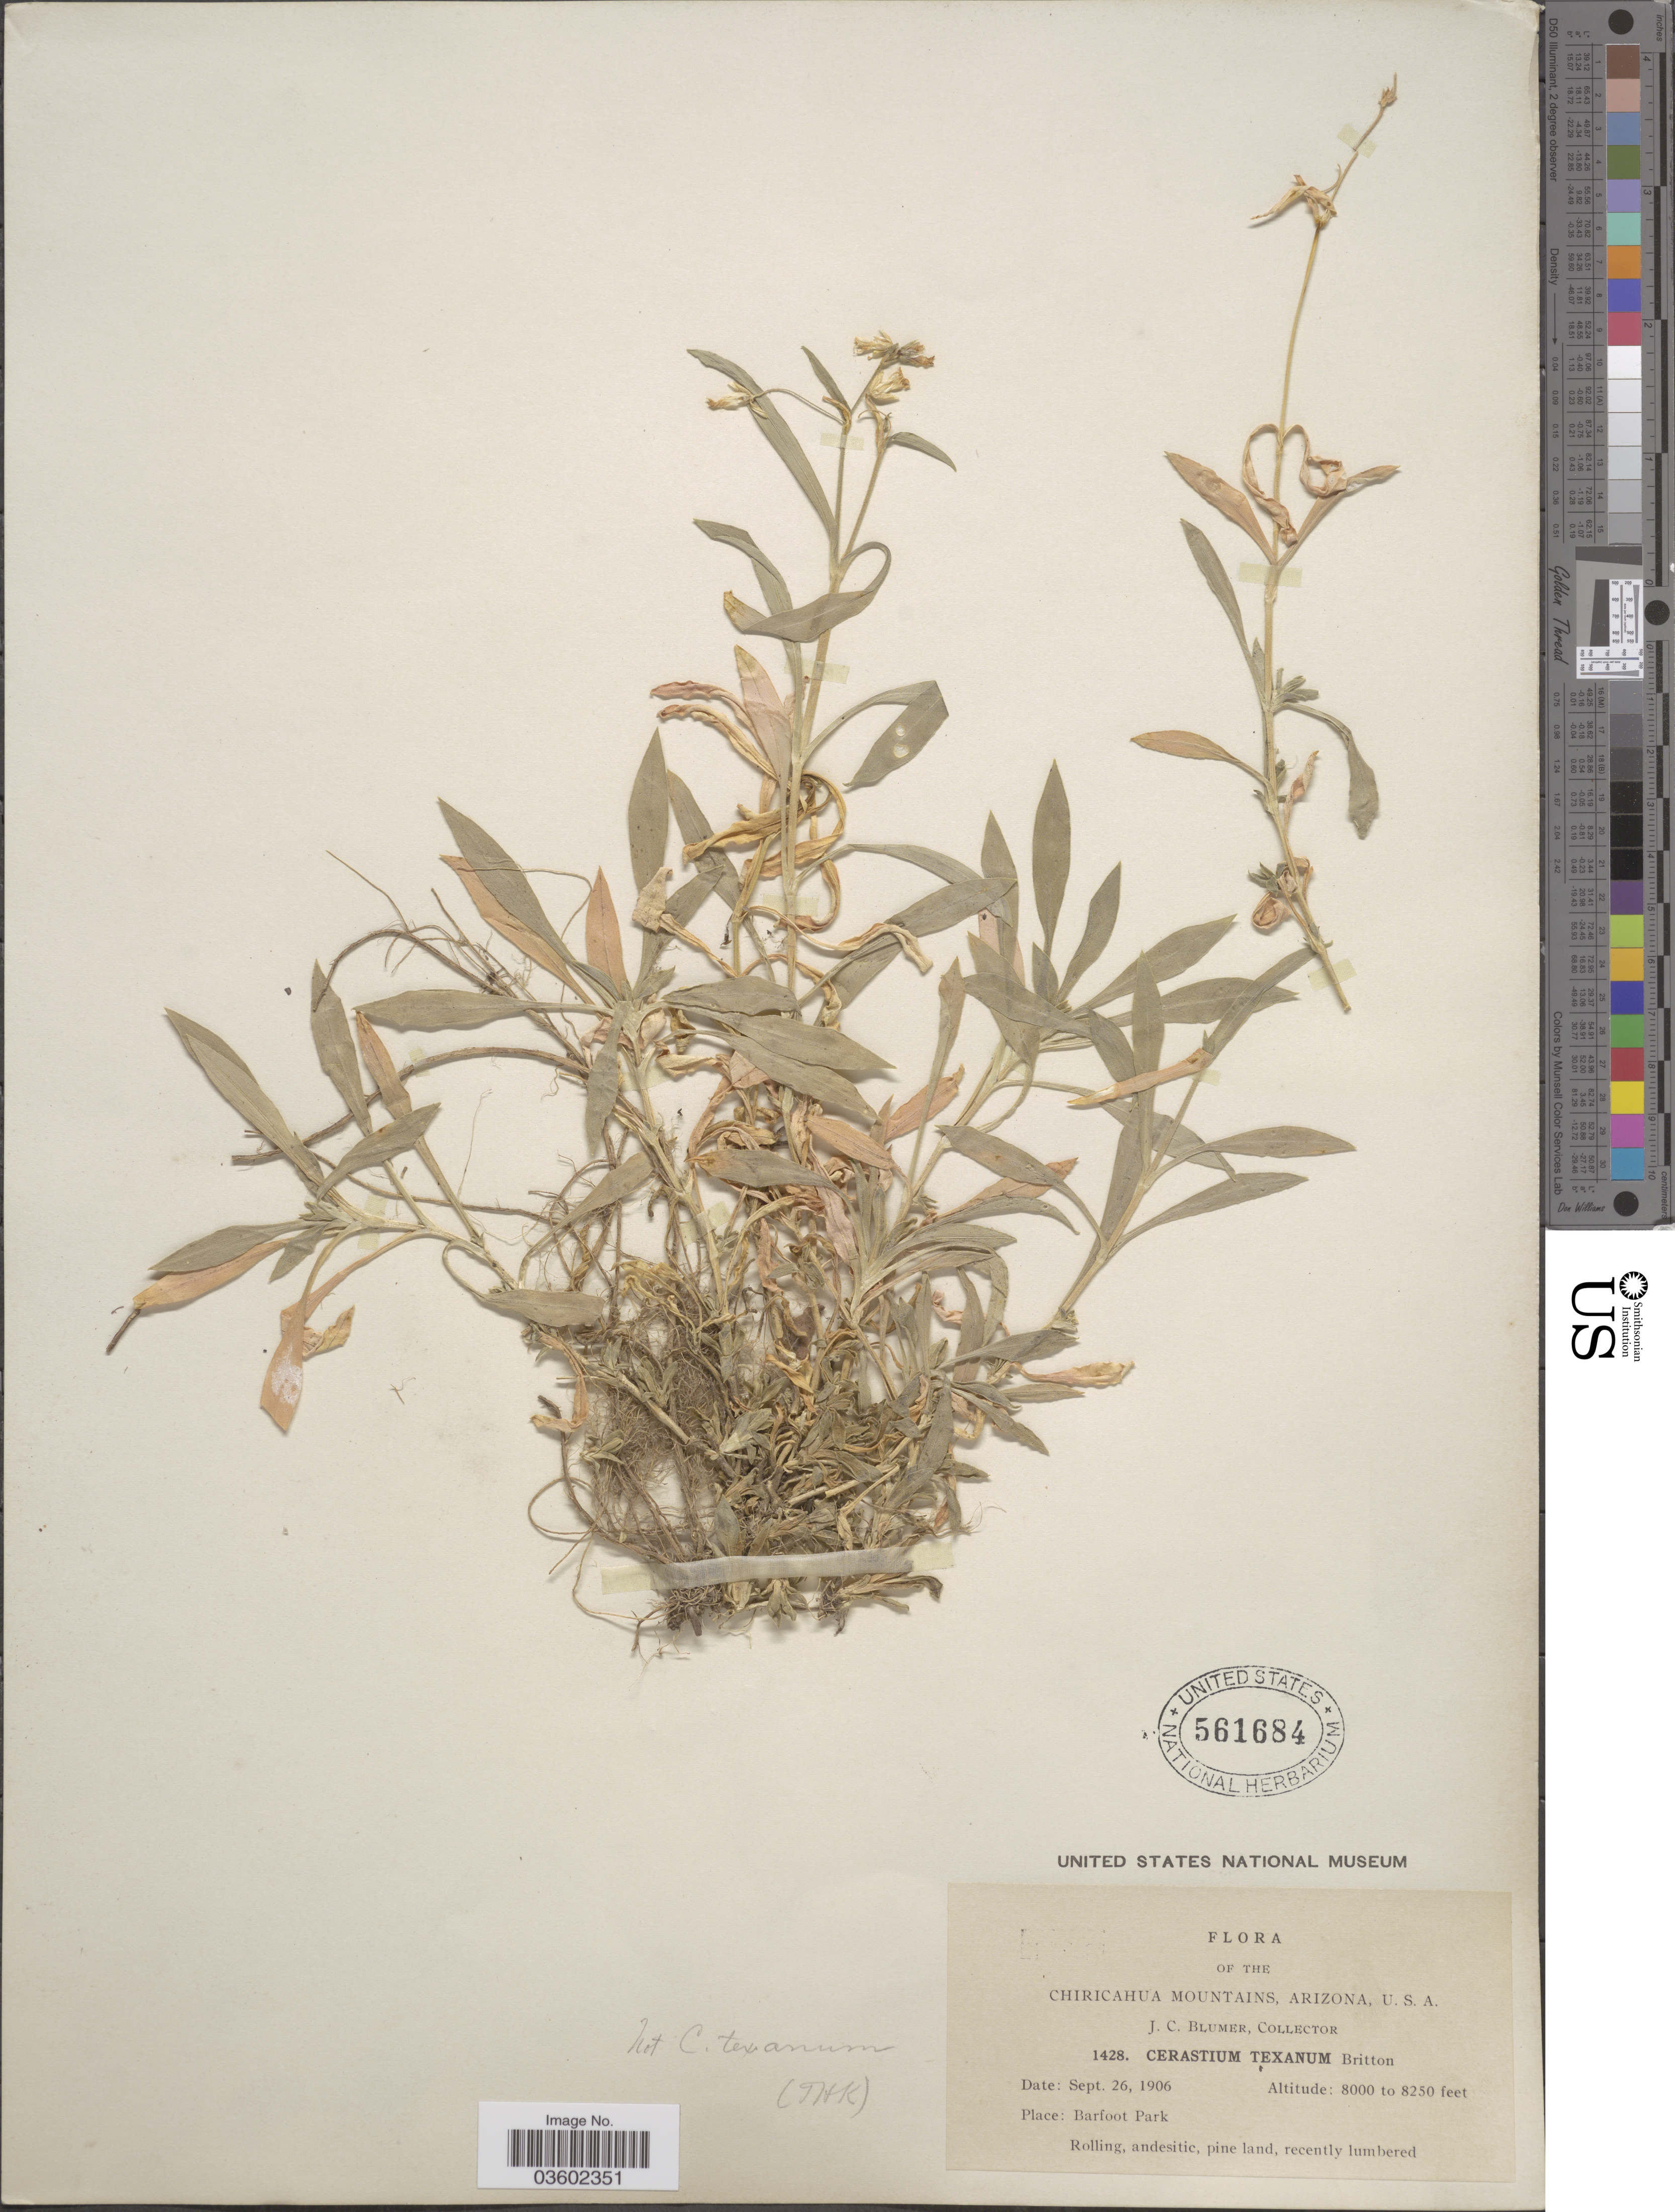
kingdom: Plantae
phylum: Tracheophyta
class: Magnoliopsida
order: Caryophyllales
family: Caryophyllaceae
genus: Cerastium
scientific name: Cerastium sp.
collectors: J. C. Blumer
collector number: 1428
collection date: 1906-09-26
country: United States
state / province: Arizona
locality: The Chiricahua Mountains. Barfoot Park.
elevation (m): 2438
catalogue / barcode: US 561684